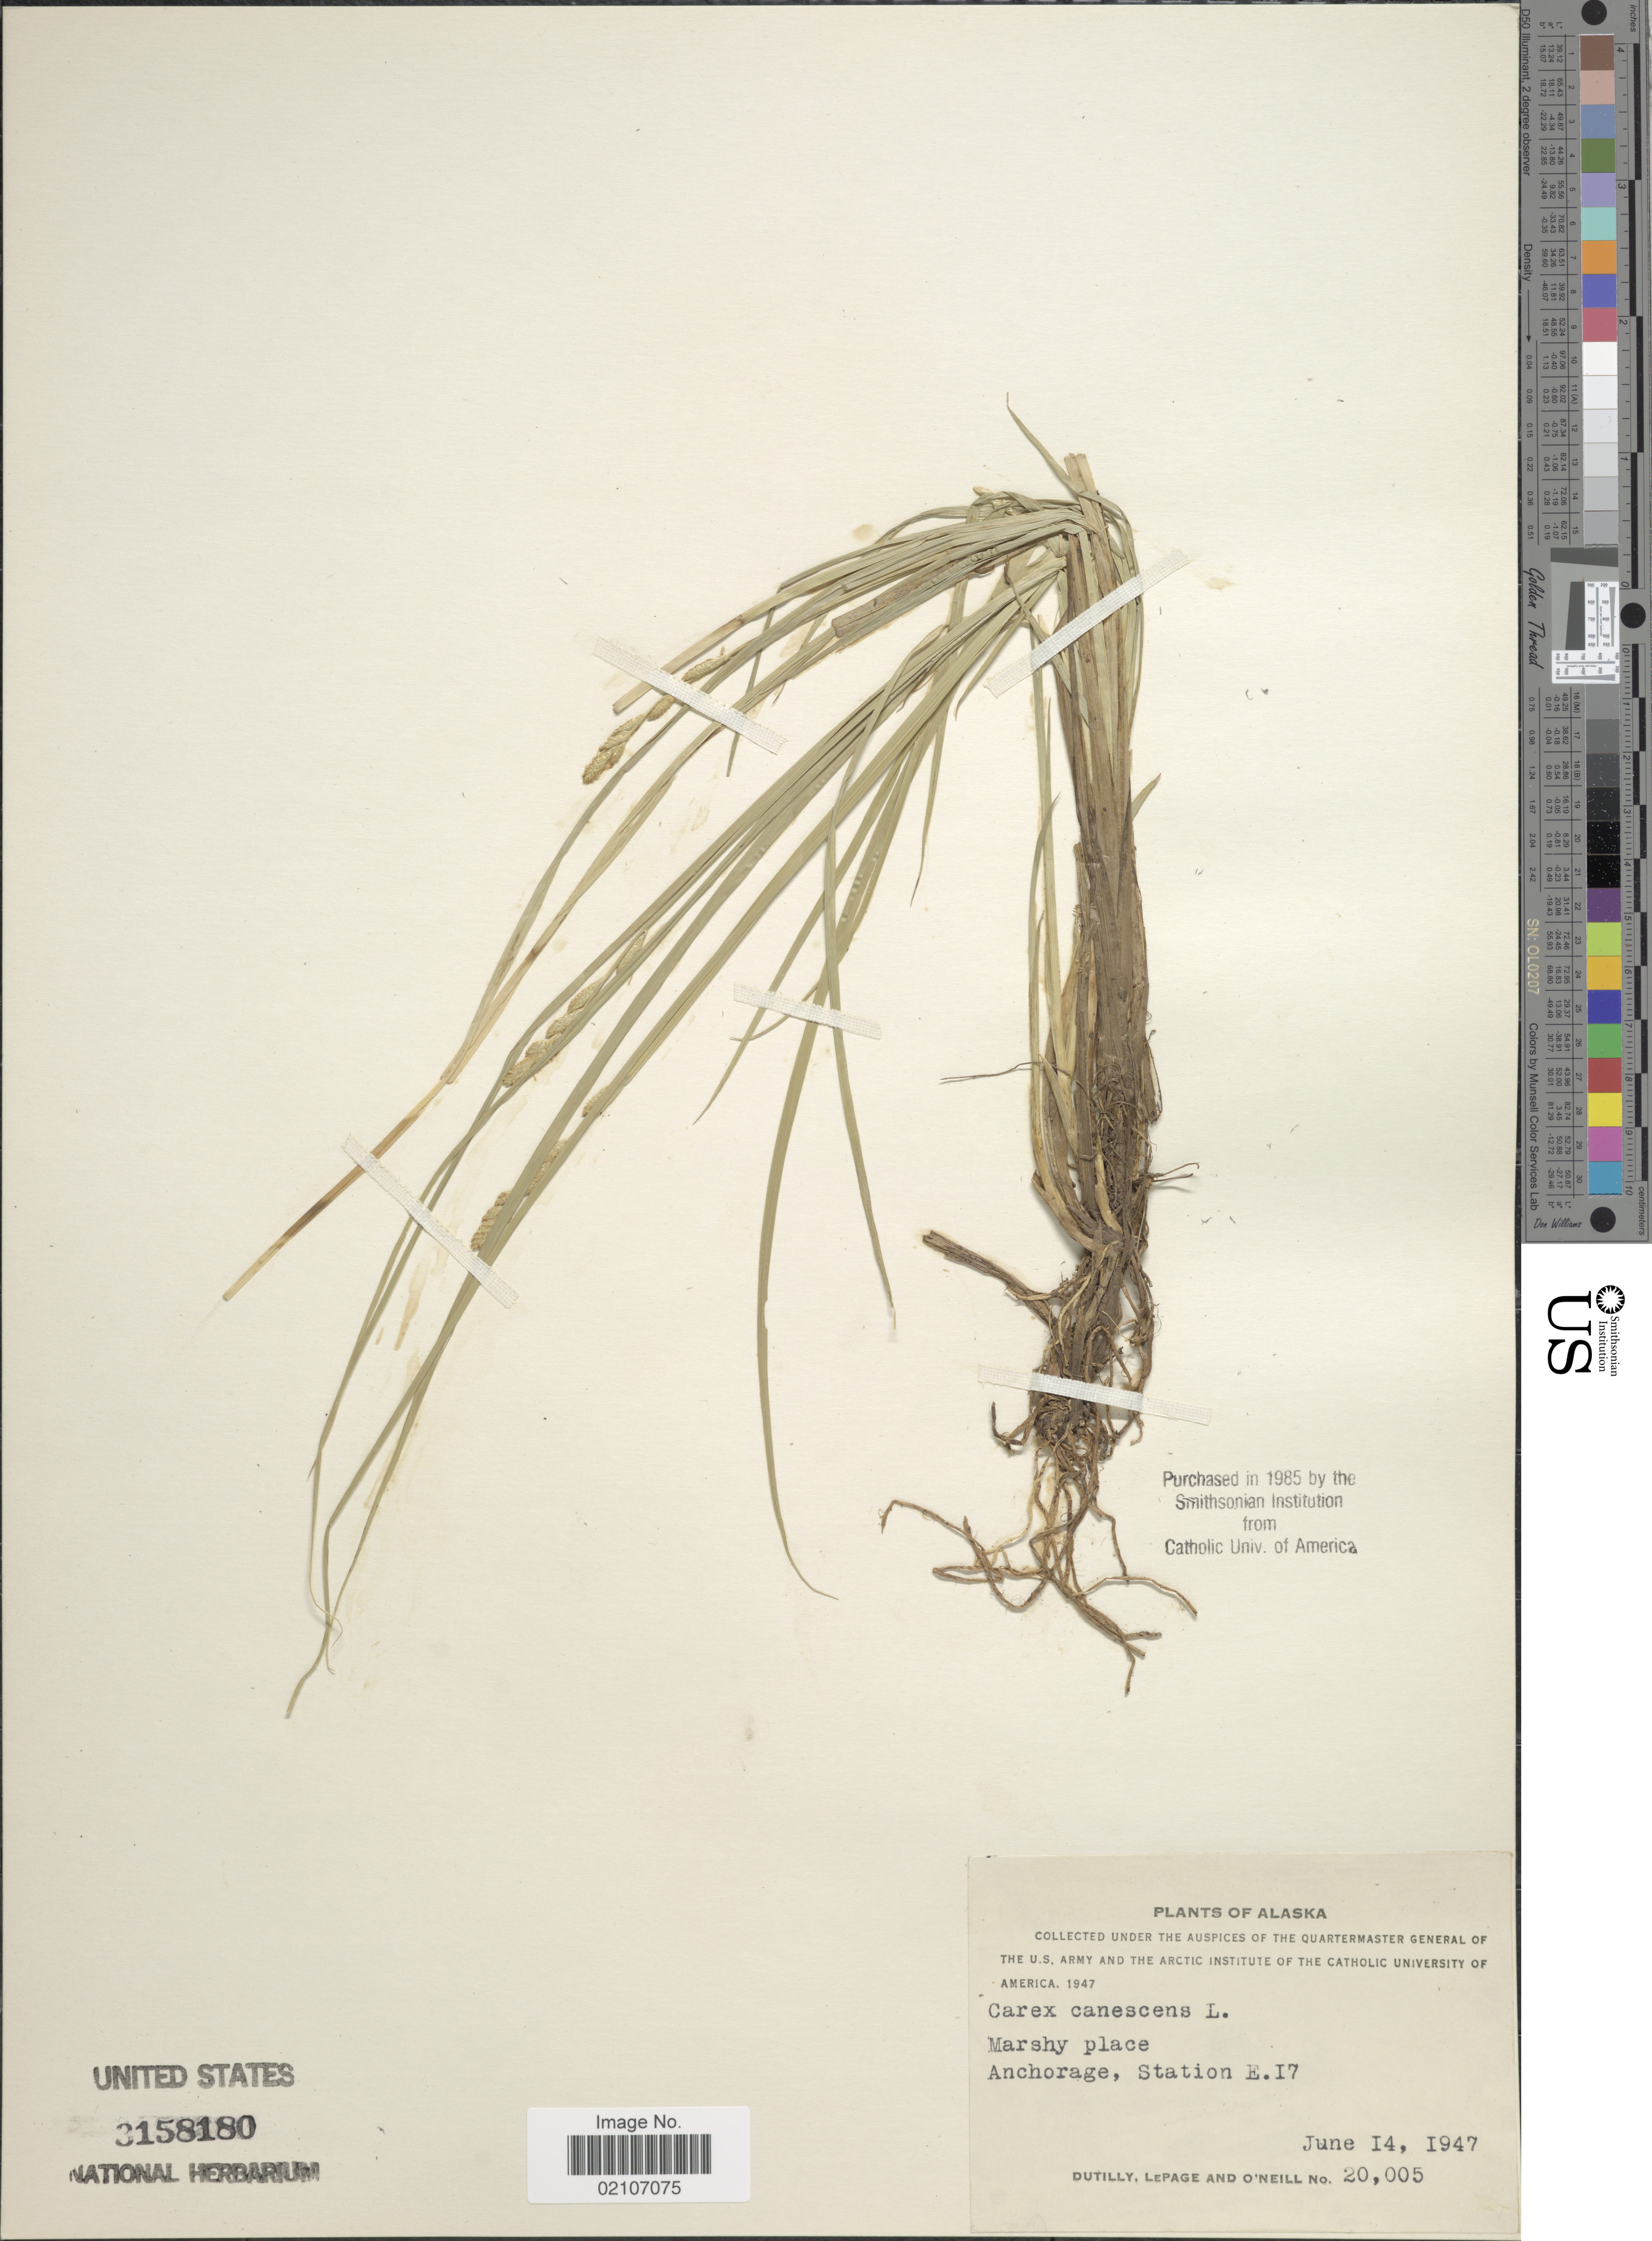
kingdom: Plantae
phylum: Tracheophyta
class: Liliopsida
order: Poales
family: Cyperaceae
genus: Carex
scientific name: Carex canescens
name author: L.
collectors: -. Dutilly, -. LePage & O'Neil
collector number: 20005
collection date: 1947-06-14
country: United States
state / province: Alaska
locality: Anchorage, Station E 17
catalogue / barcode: US 3158180